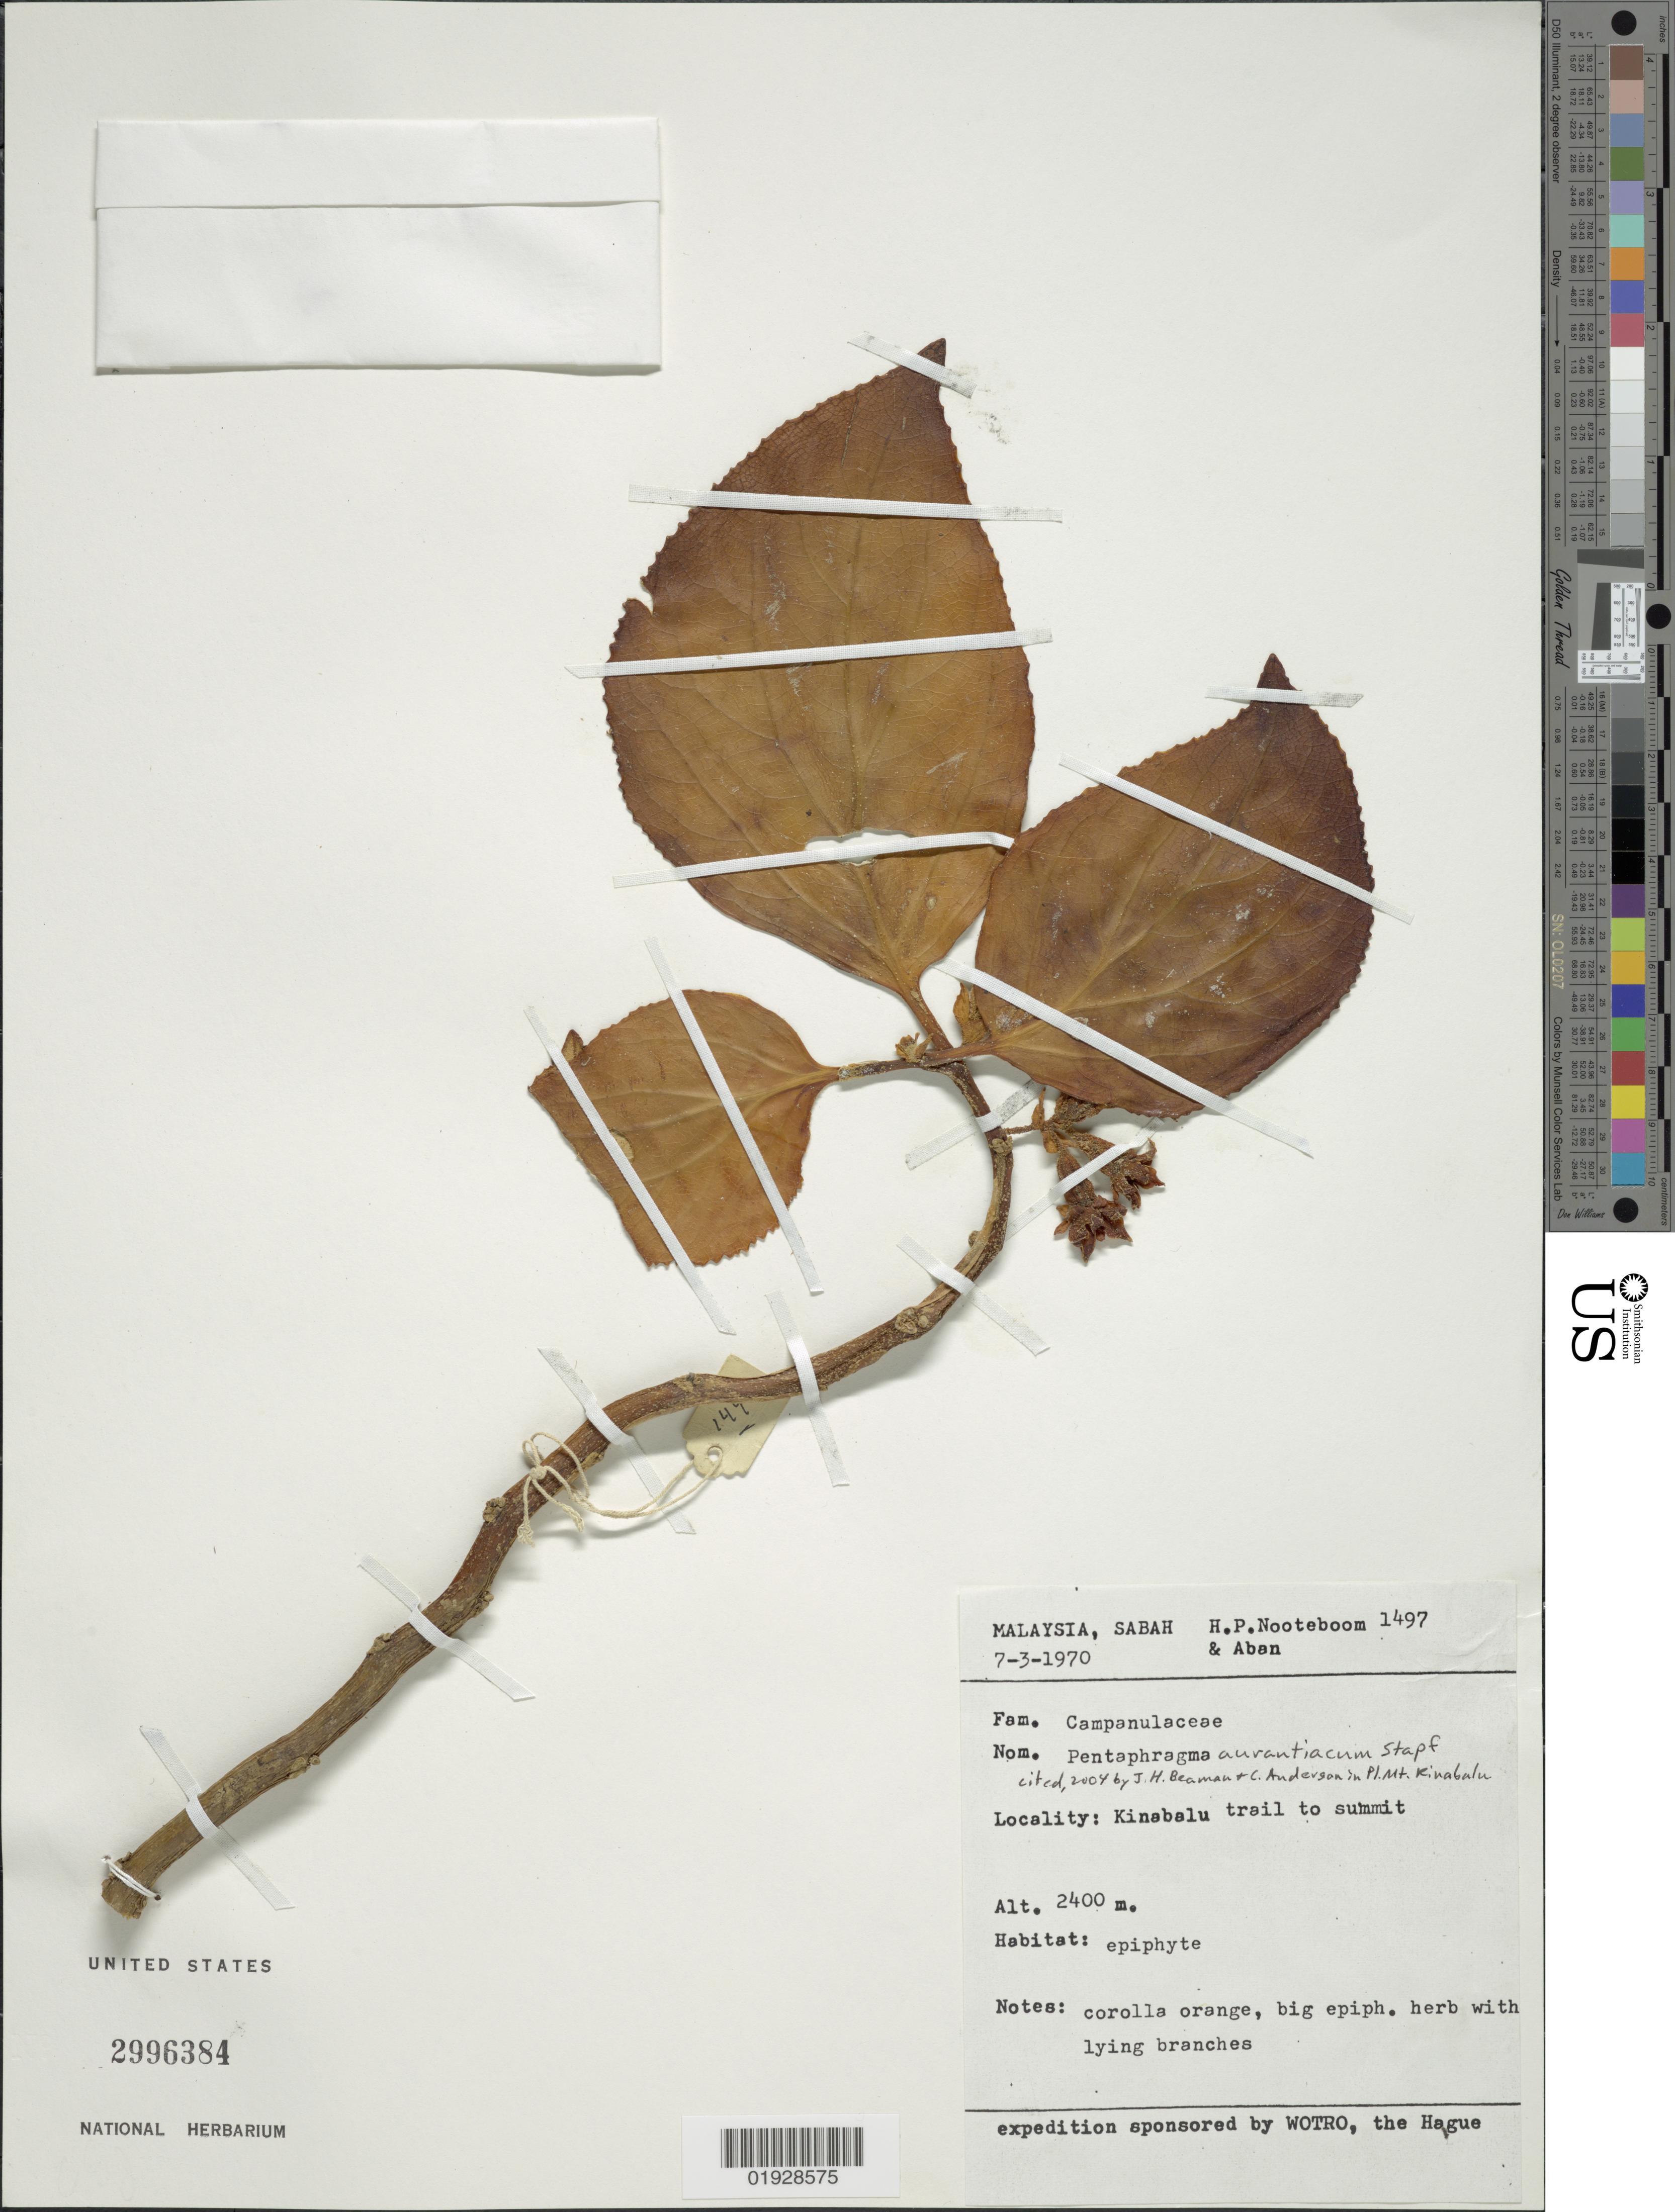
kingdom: Plantae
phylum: Tracheophyta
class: Magnoliopsida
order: Asterales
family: Pentaphragmataceae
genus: Pentaphragma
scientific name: Pentaphragma aurantiaca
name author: Stapf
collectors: H. P. Nooteboom & -- Aben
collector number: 1497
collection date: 1970-03-07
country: Malaysia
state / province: Sabah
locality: Kinabalu trail to summit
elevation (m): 2400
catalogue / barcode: US 2996384